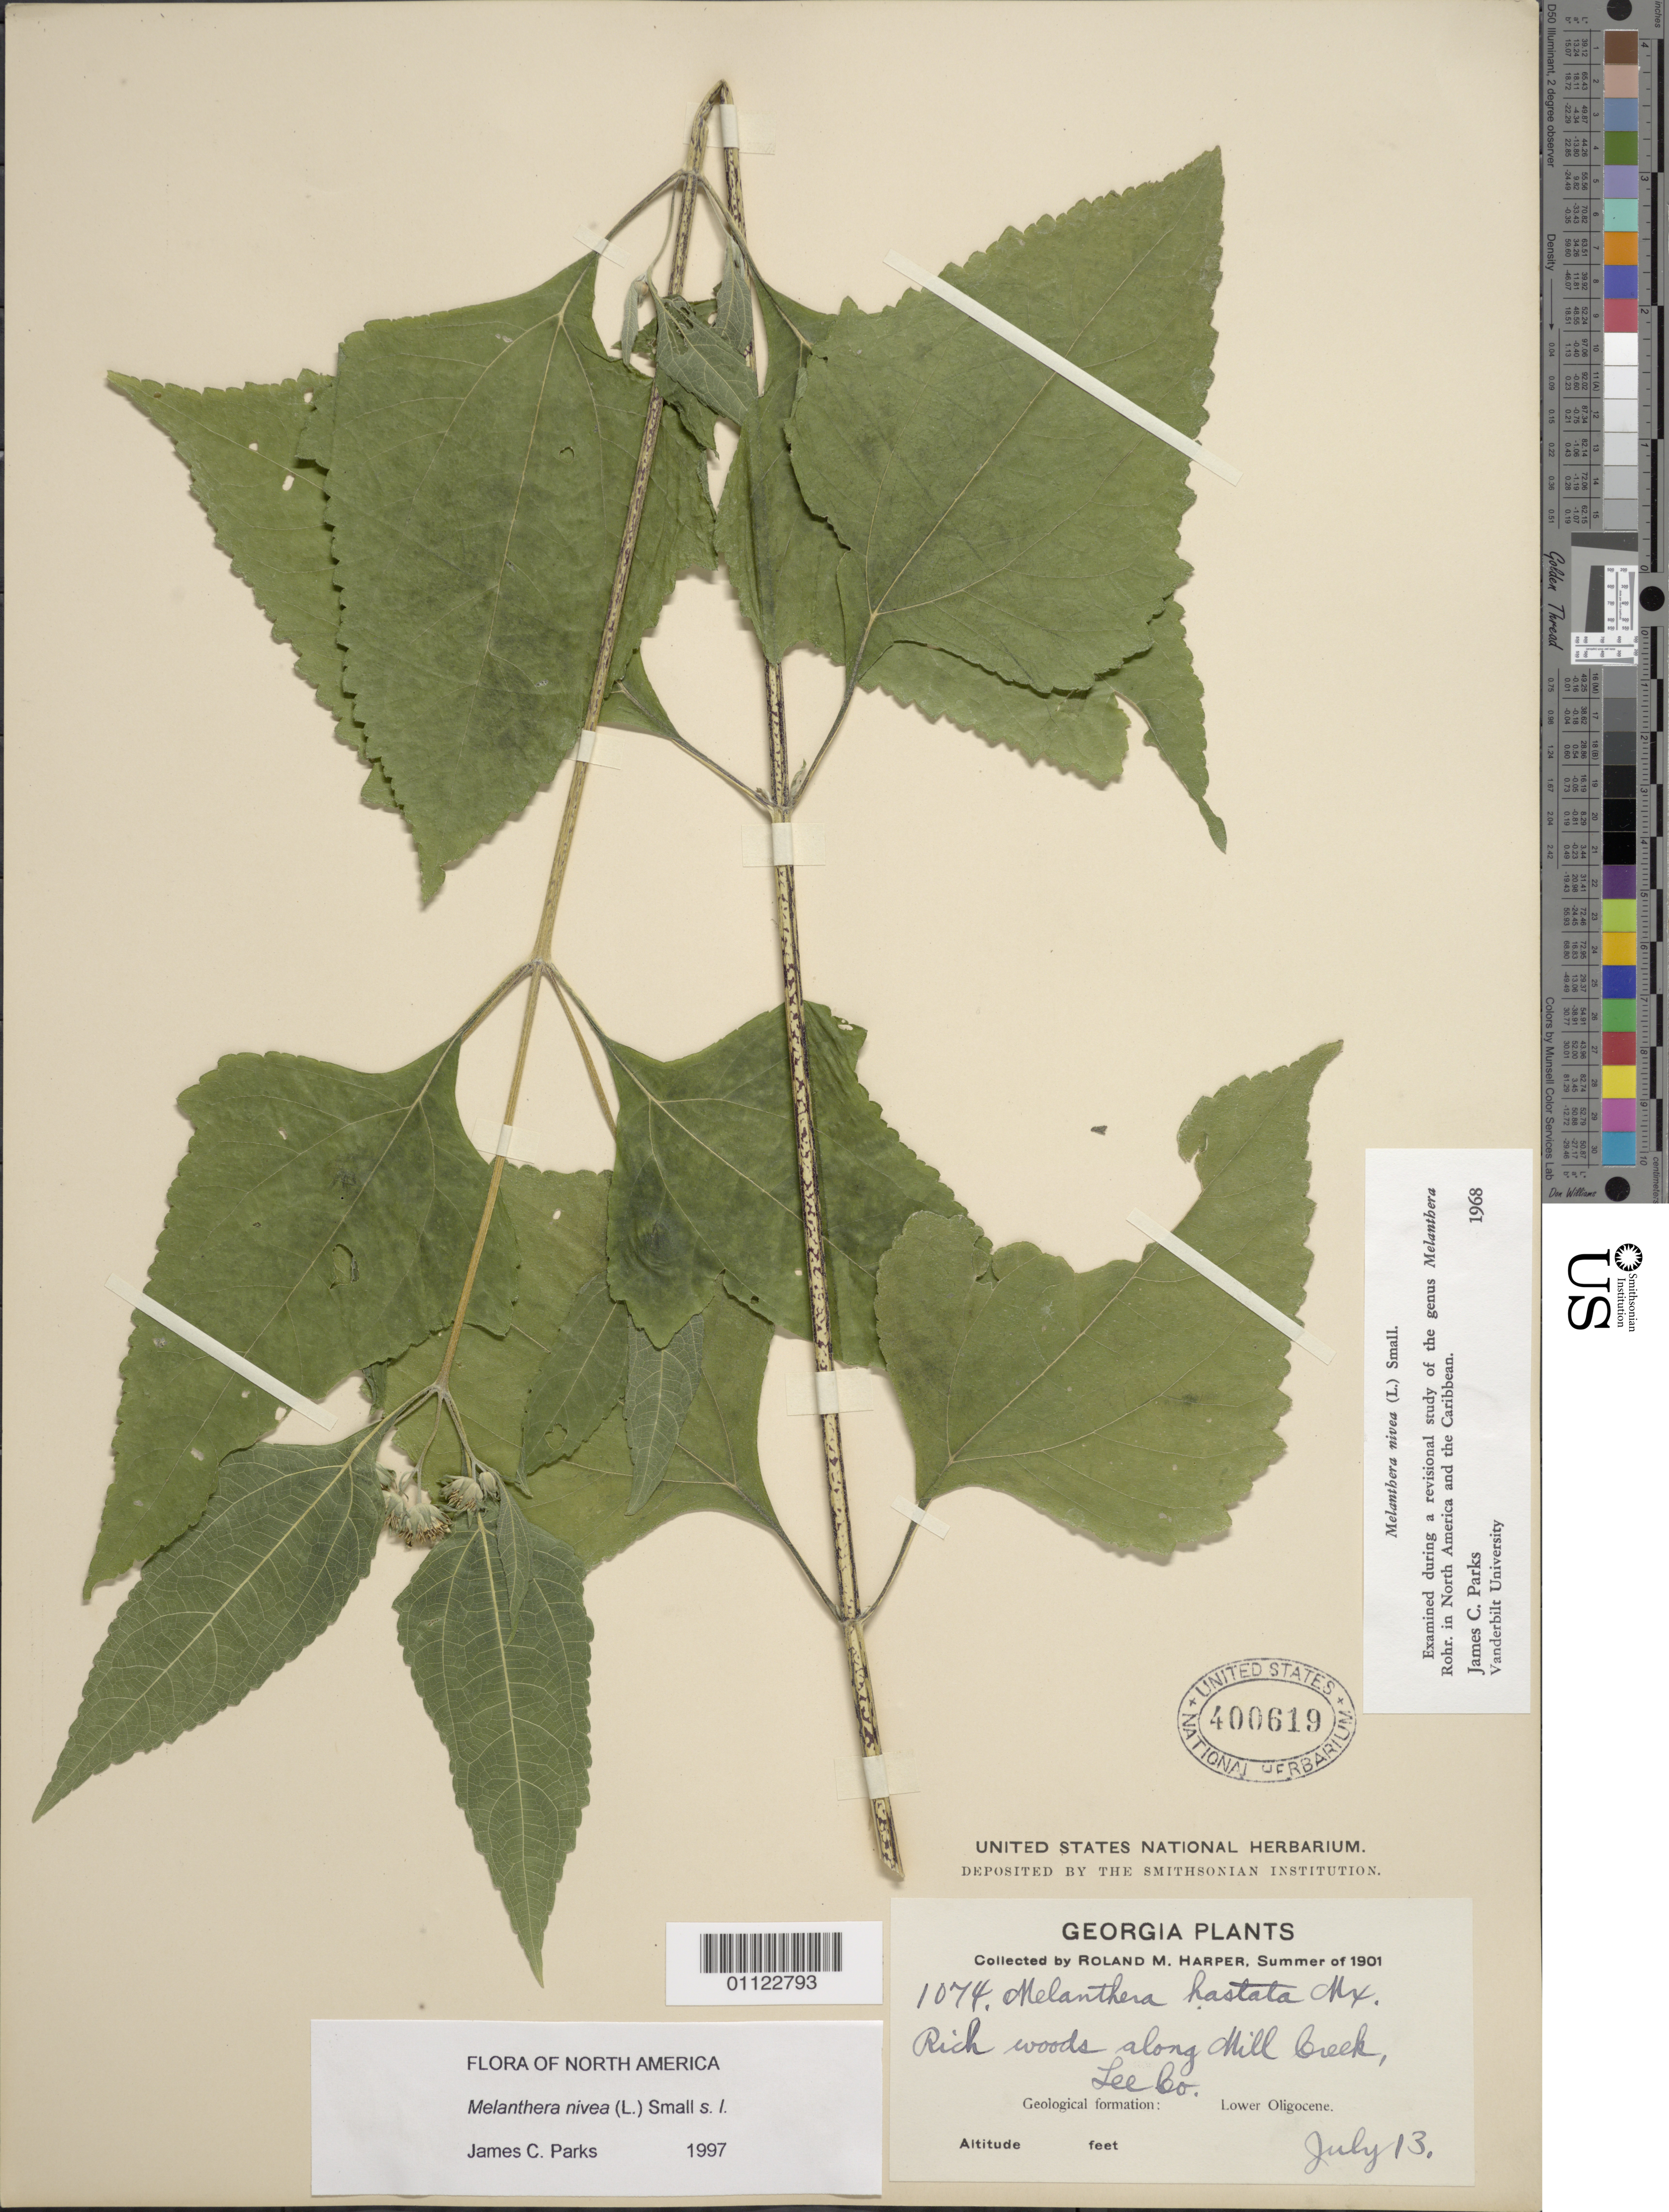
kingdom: Plantae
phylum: Tracheophyta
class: Magnoliopsida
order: Asterales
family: Asteraceae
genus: Melanthera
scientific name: Melanthera nivea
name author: (L.) Small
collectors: R. M. Harper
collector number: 1074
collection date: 1901-07-13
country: United States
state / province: Georgia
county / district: Lee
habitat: Rich woods along Mill Creek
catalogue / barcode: US 400619